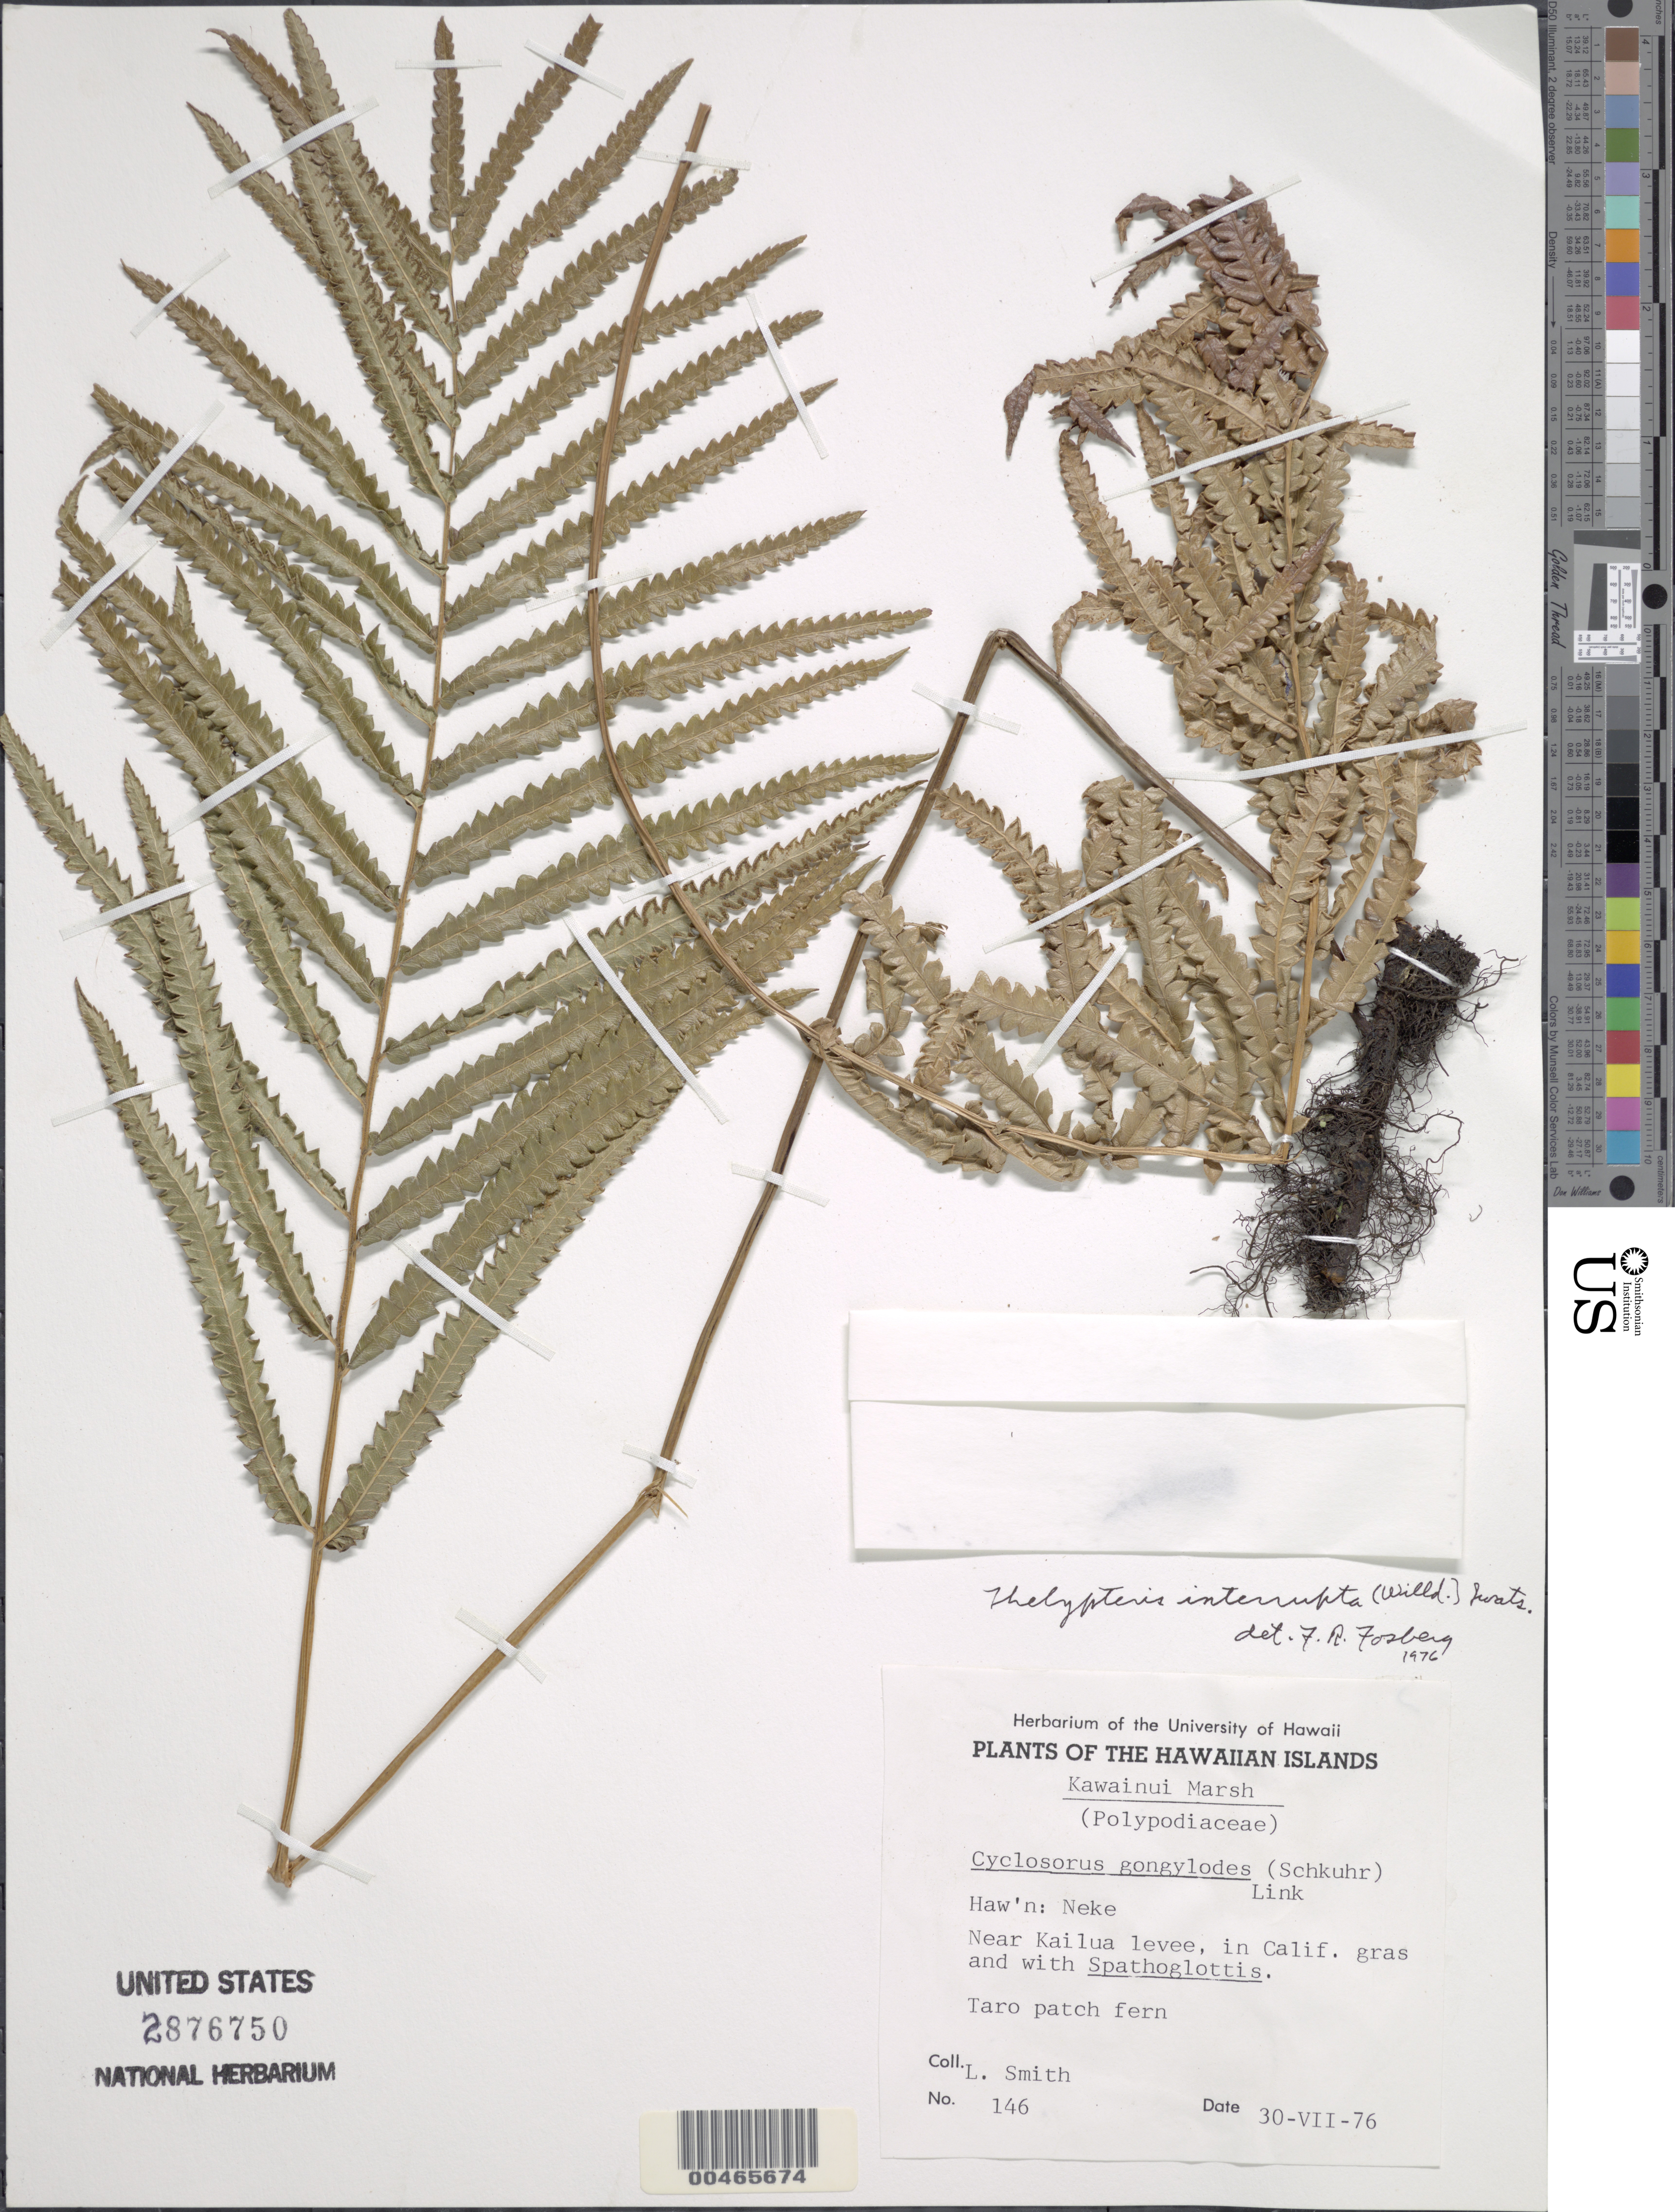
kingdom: Plantae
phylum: Tracheophyta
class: Polypodiopsida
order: Polypodiales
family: Thelypteridaceae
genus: Cyclosorus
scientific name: Cyclosorus interruptus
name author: (Willd.) H. Itô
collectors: L. Smith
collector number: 146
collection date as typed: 30 Jul 1976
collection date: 1976-07-30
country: United States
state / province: Hawaii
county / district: Honolulu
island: Oahu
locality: Neke, Near Kailua levee; Kawainui Marsh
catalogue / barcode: US 2876750